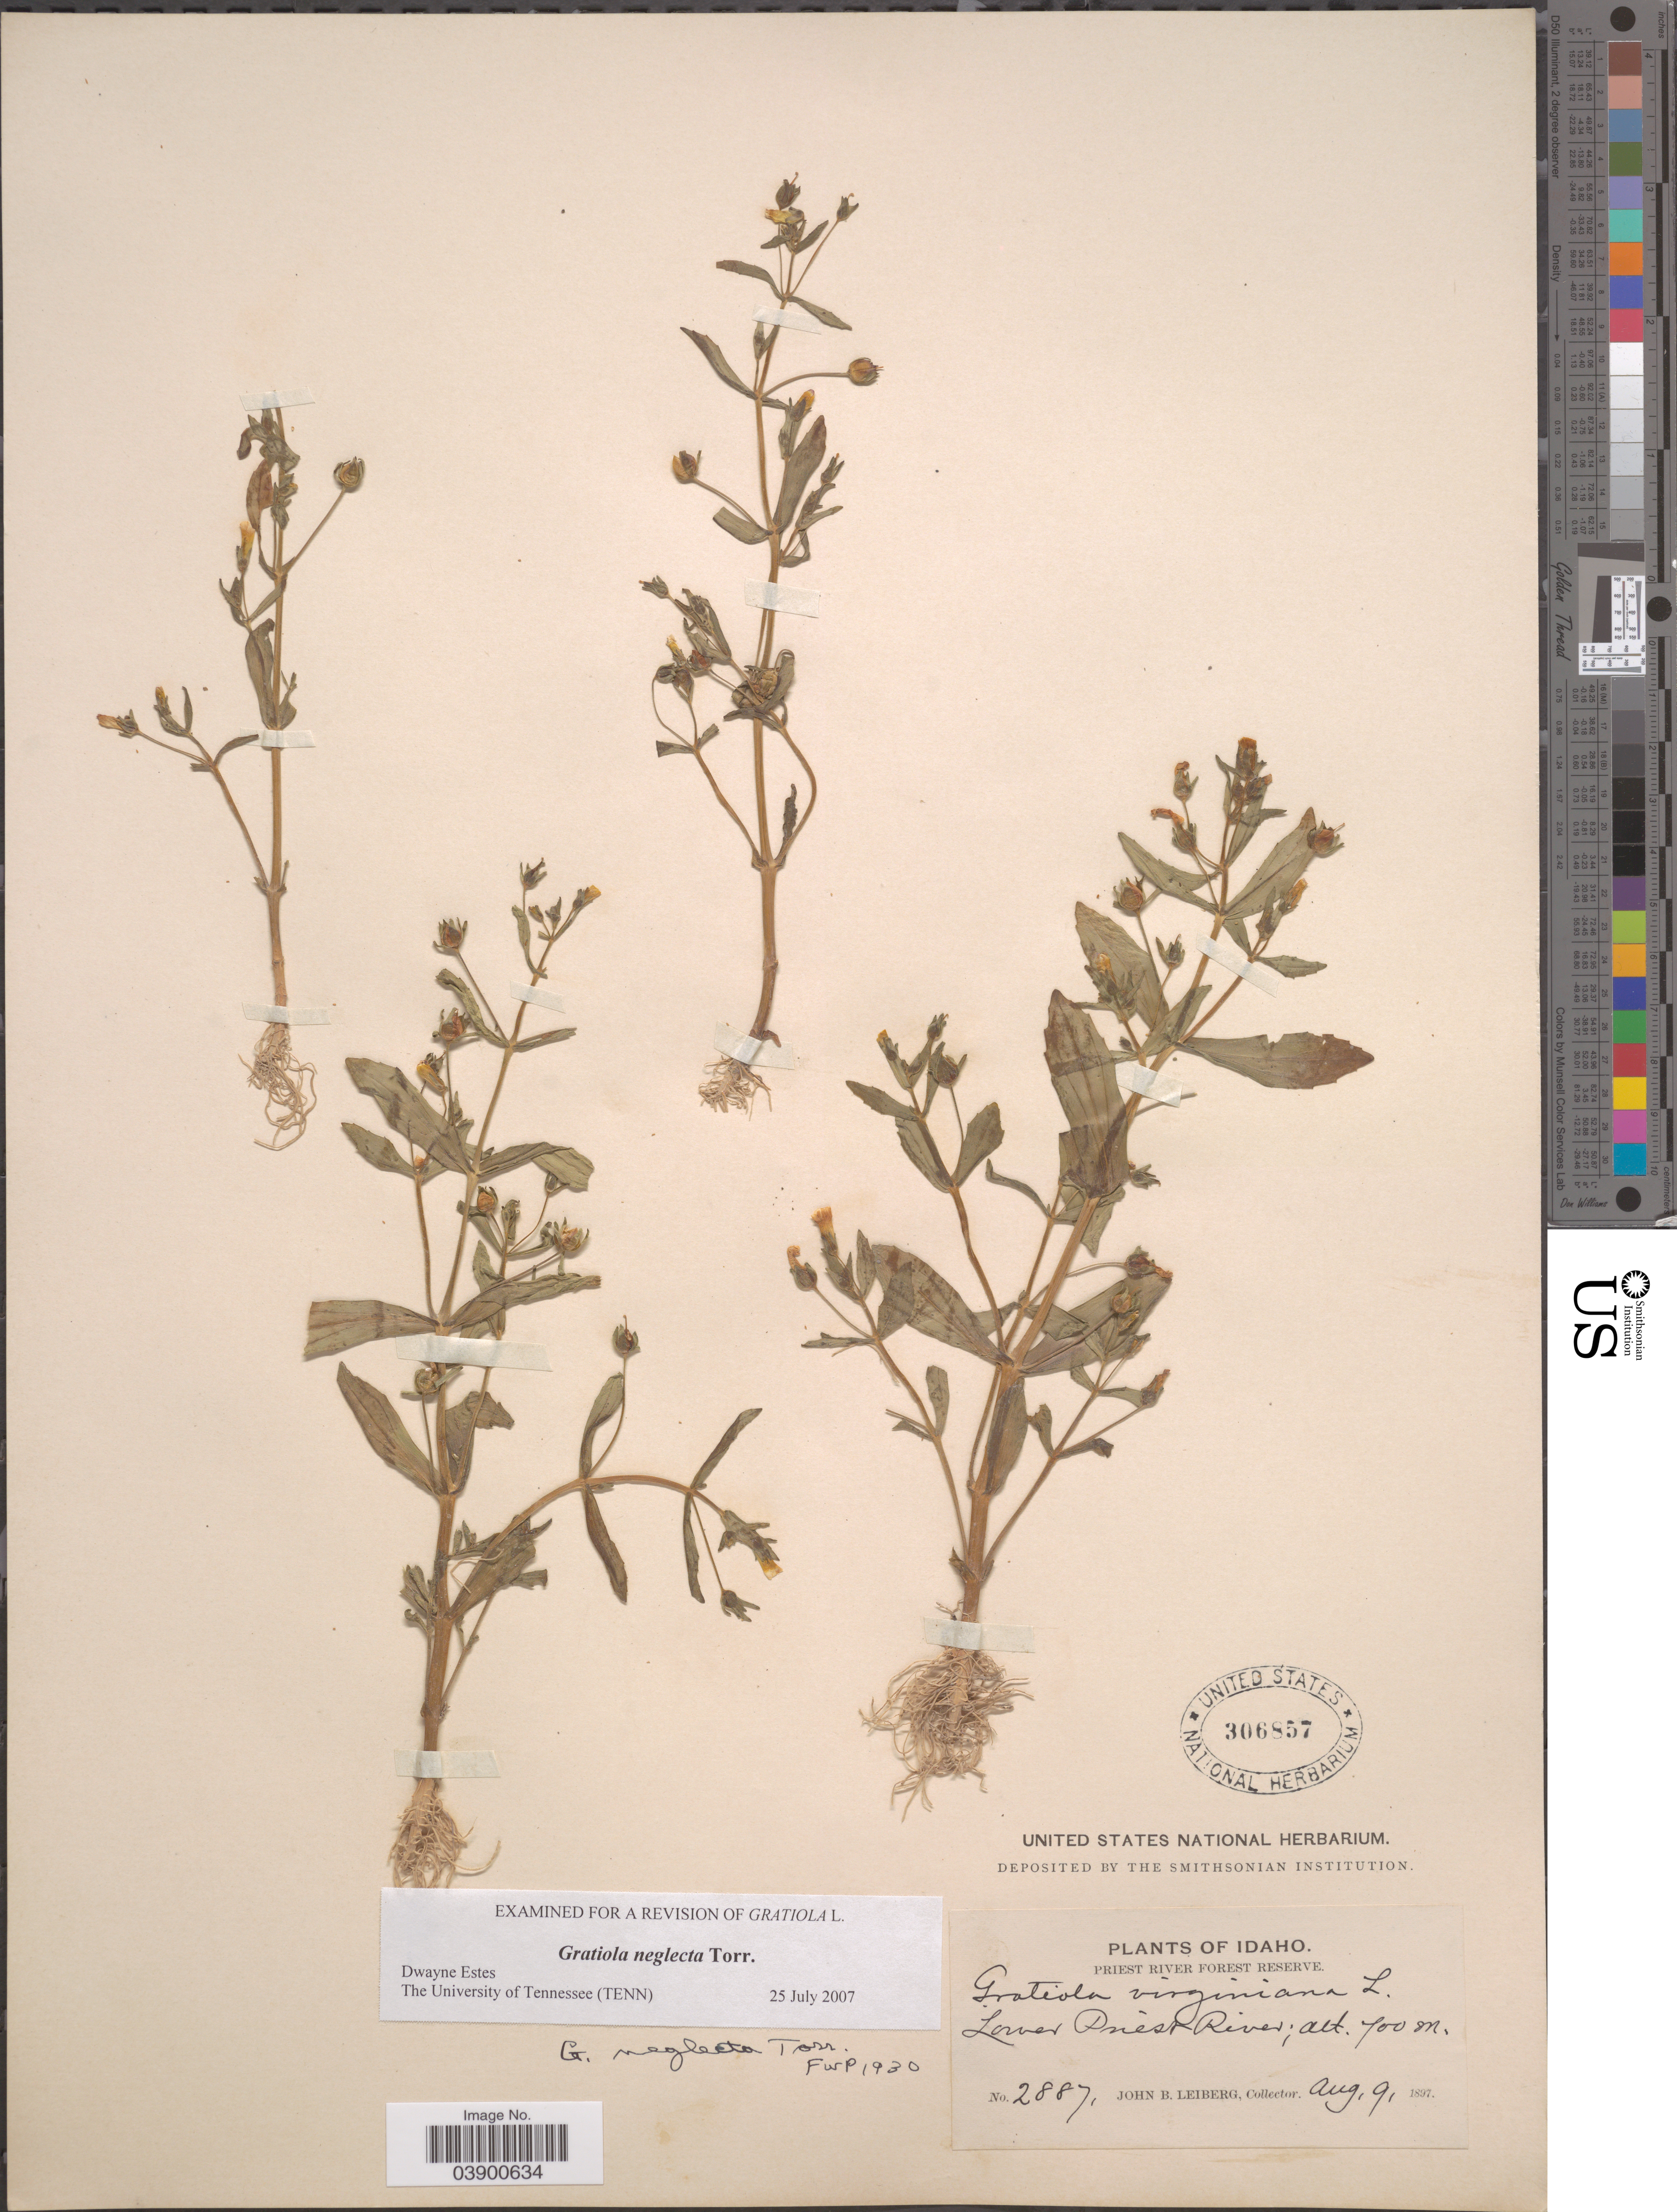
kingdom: Plantae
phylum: Tracheophyta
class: Magnoliopsida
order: Lamiales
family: Plantaginaceae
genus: Gratiola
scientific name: Gratiola neglecta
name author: Torr.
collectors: J. B. Leiberg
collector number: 2887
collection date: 1897-08-09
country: United States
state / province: Idaho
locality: Priest River Forest Reserve. Lower Priest River.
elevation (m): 700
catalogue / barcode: US 306857